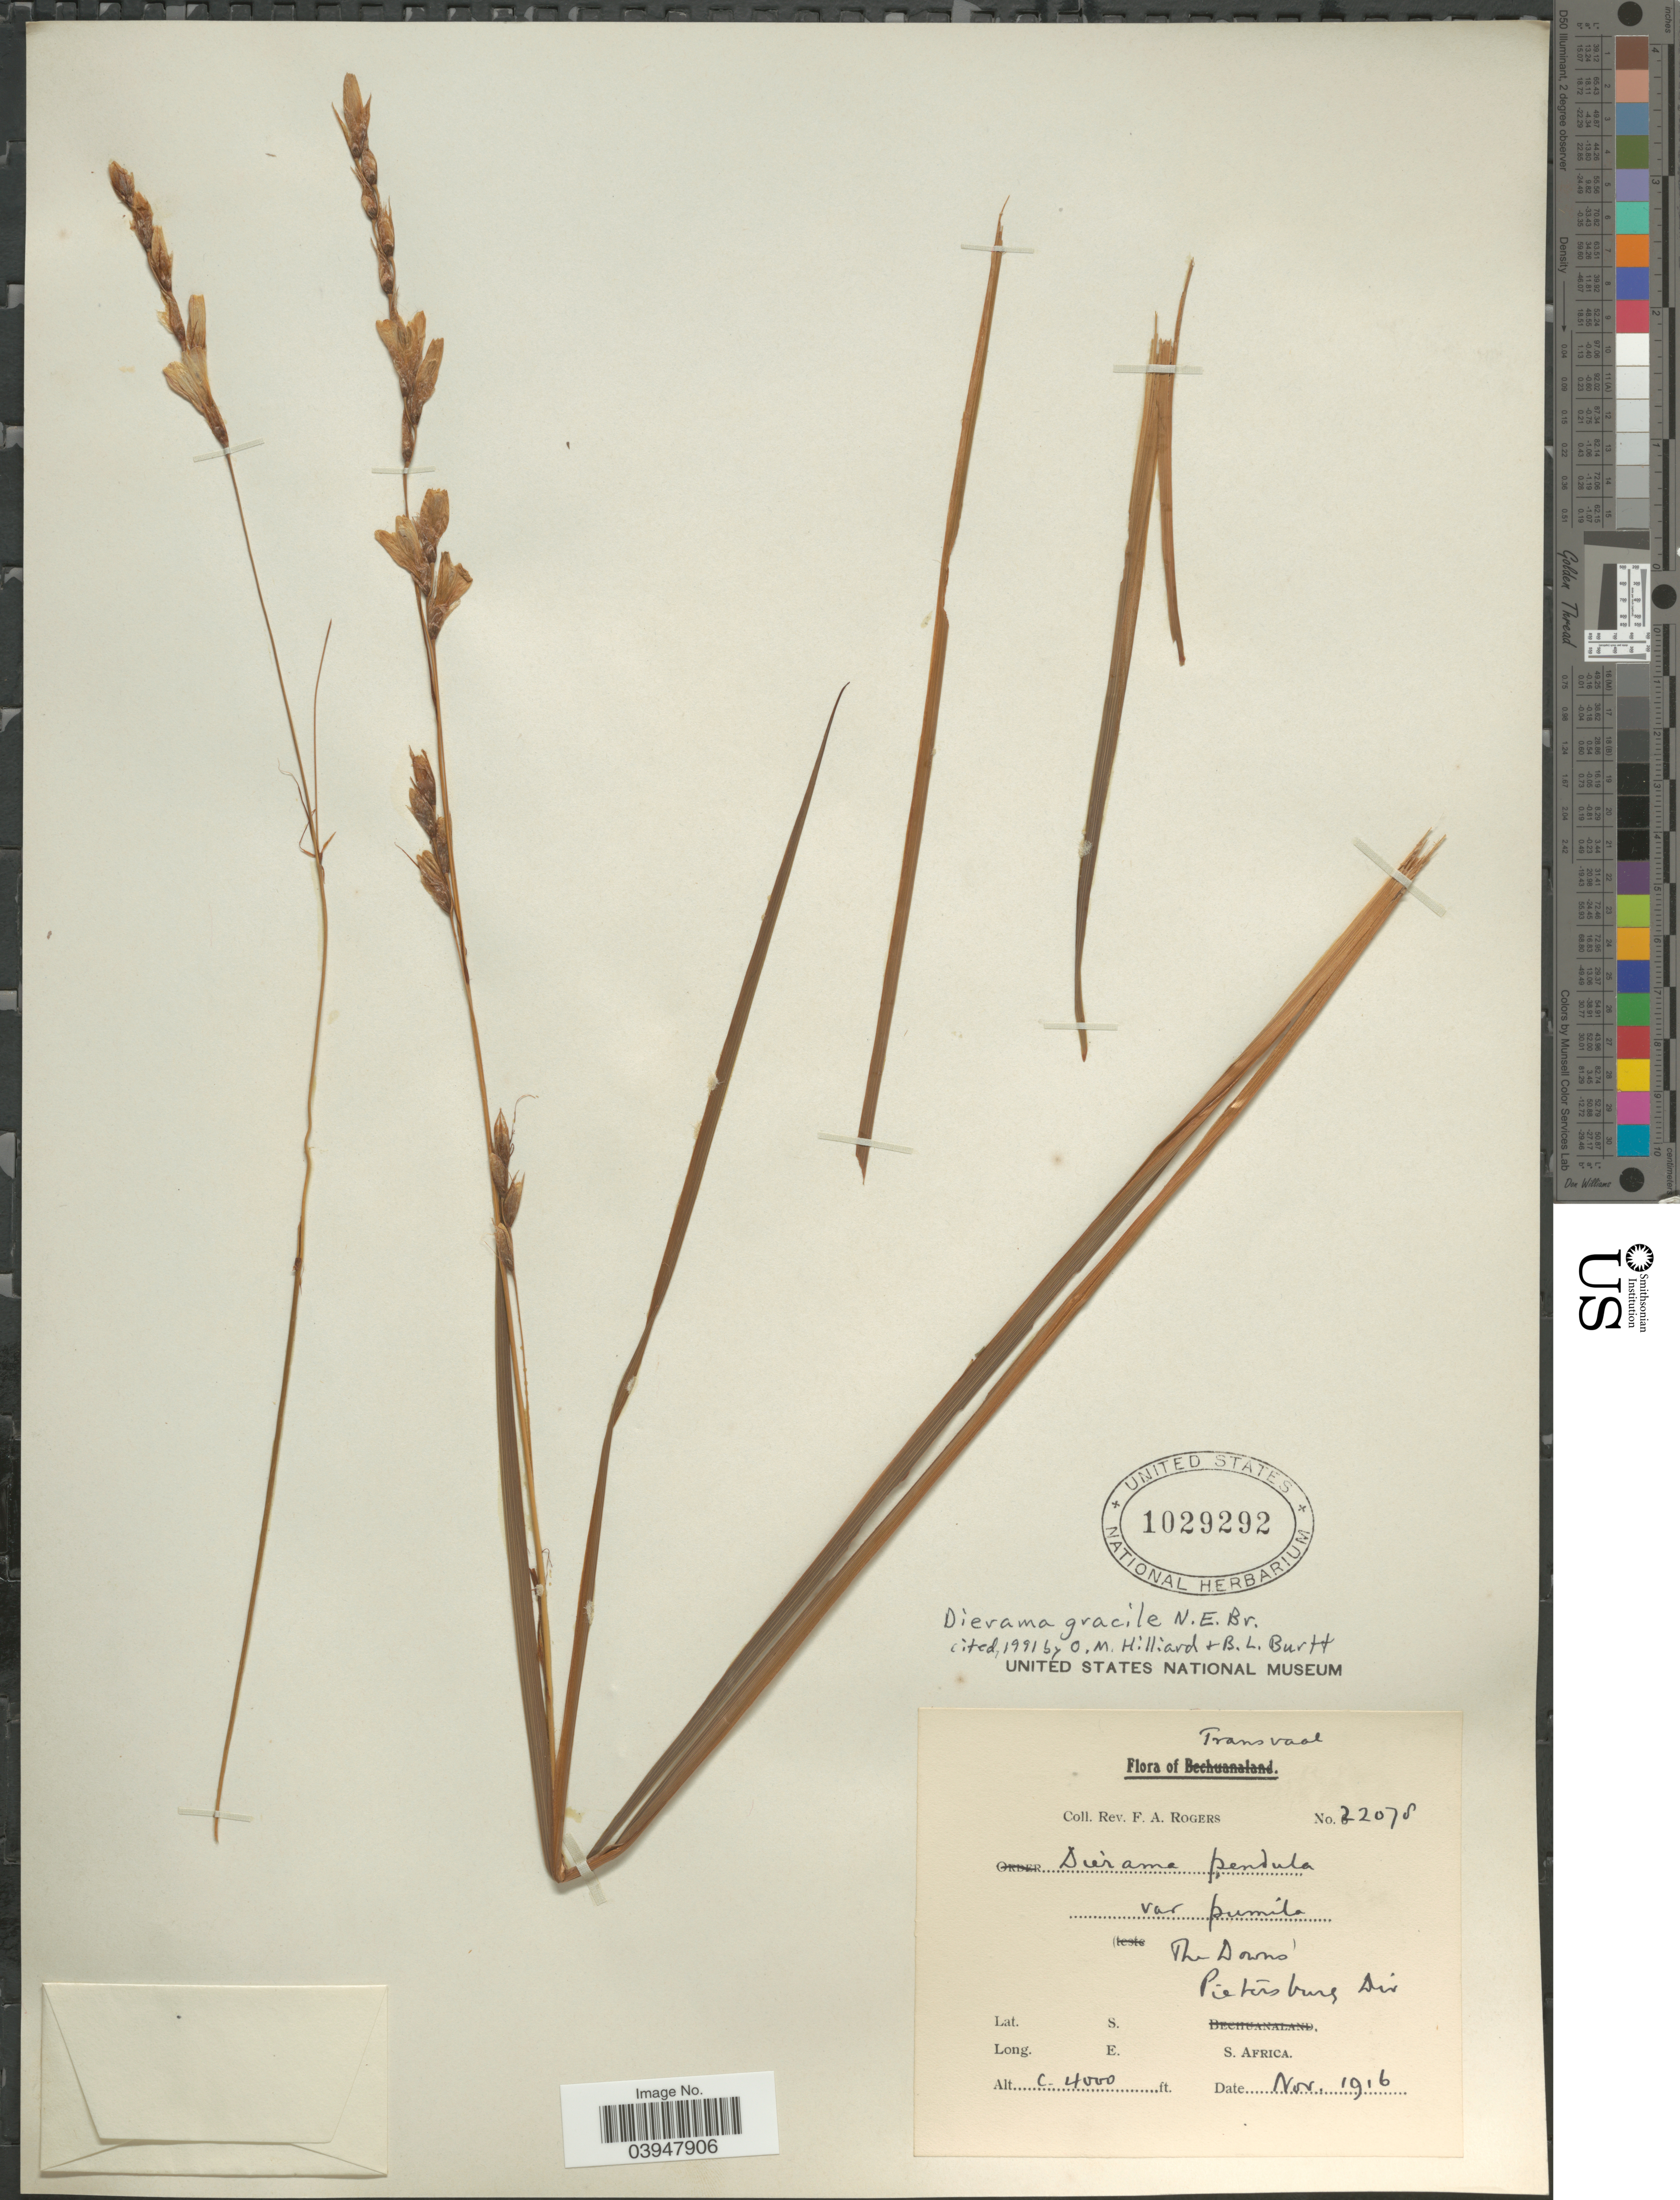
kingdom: Plantae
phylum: Tracheophyta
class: Liliopsida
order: Asparagales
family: Iridaceae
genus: Dierama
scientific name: Dierama gracile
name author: N.E. Br.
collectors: F. A. Rogers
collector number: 22078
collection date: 1916-11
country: South Africa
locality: Transvaal. The Downs'. Pietersburg Div.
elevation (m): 1219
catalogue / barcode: US 1029292